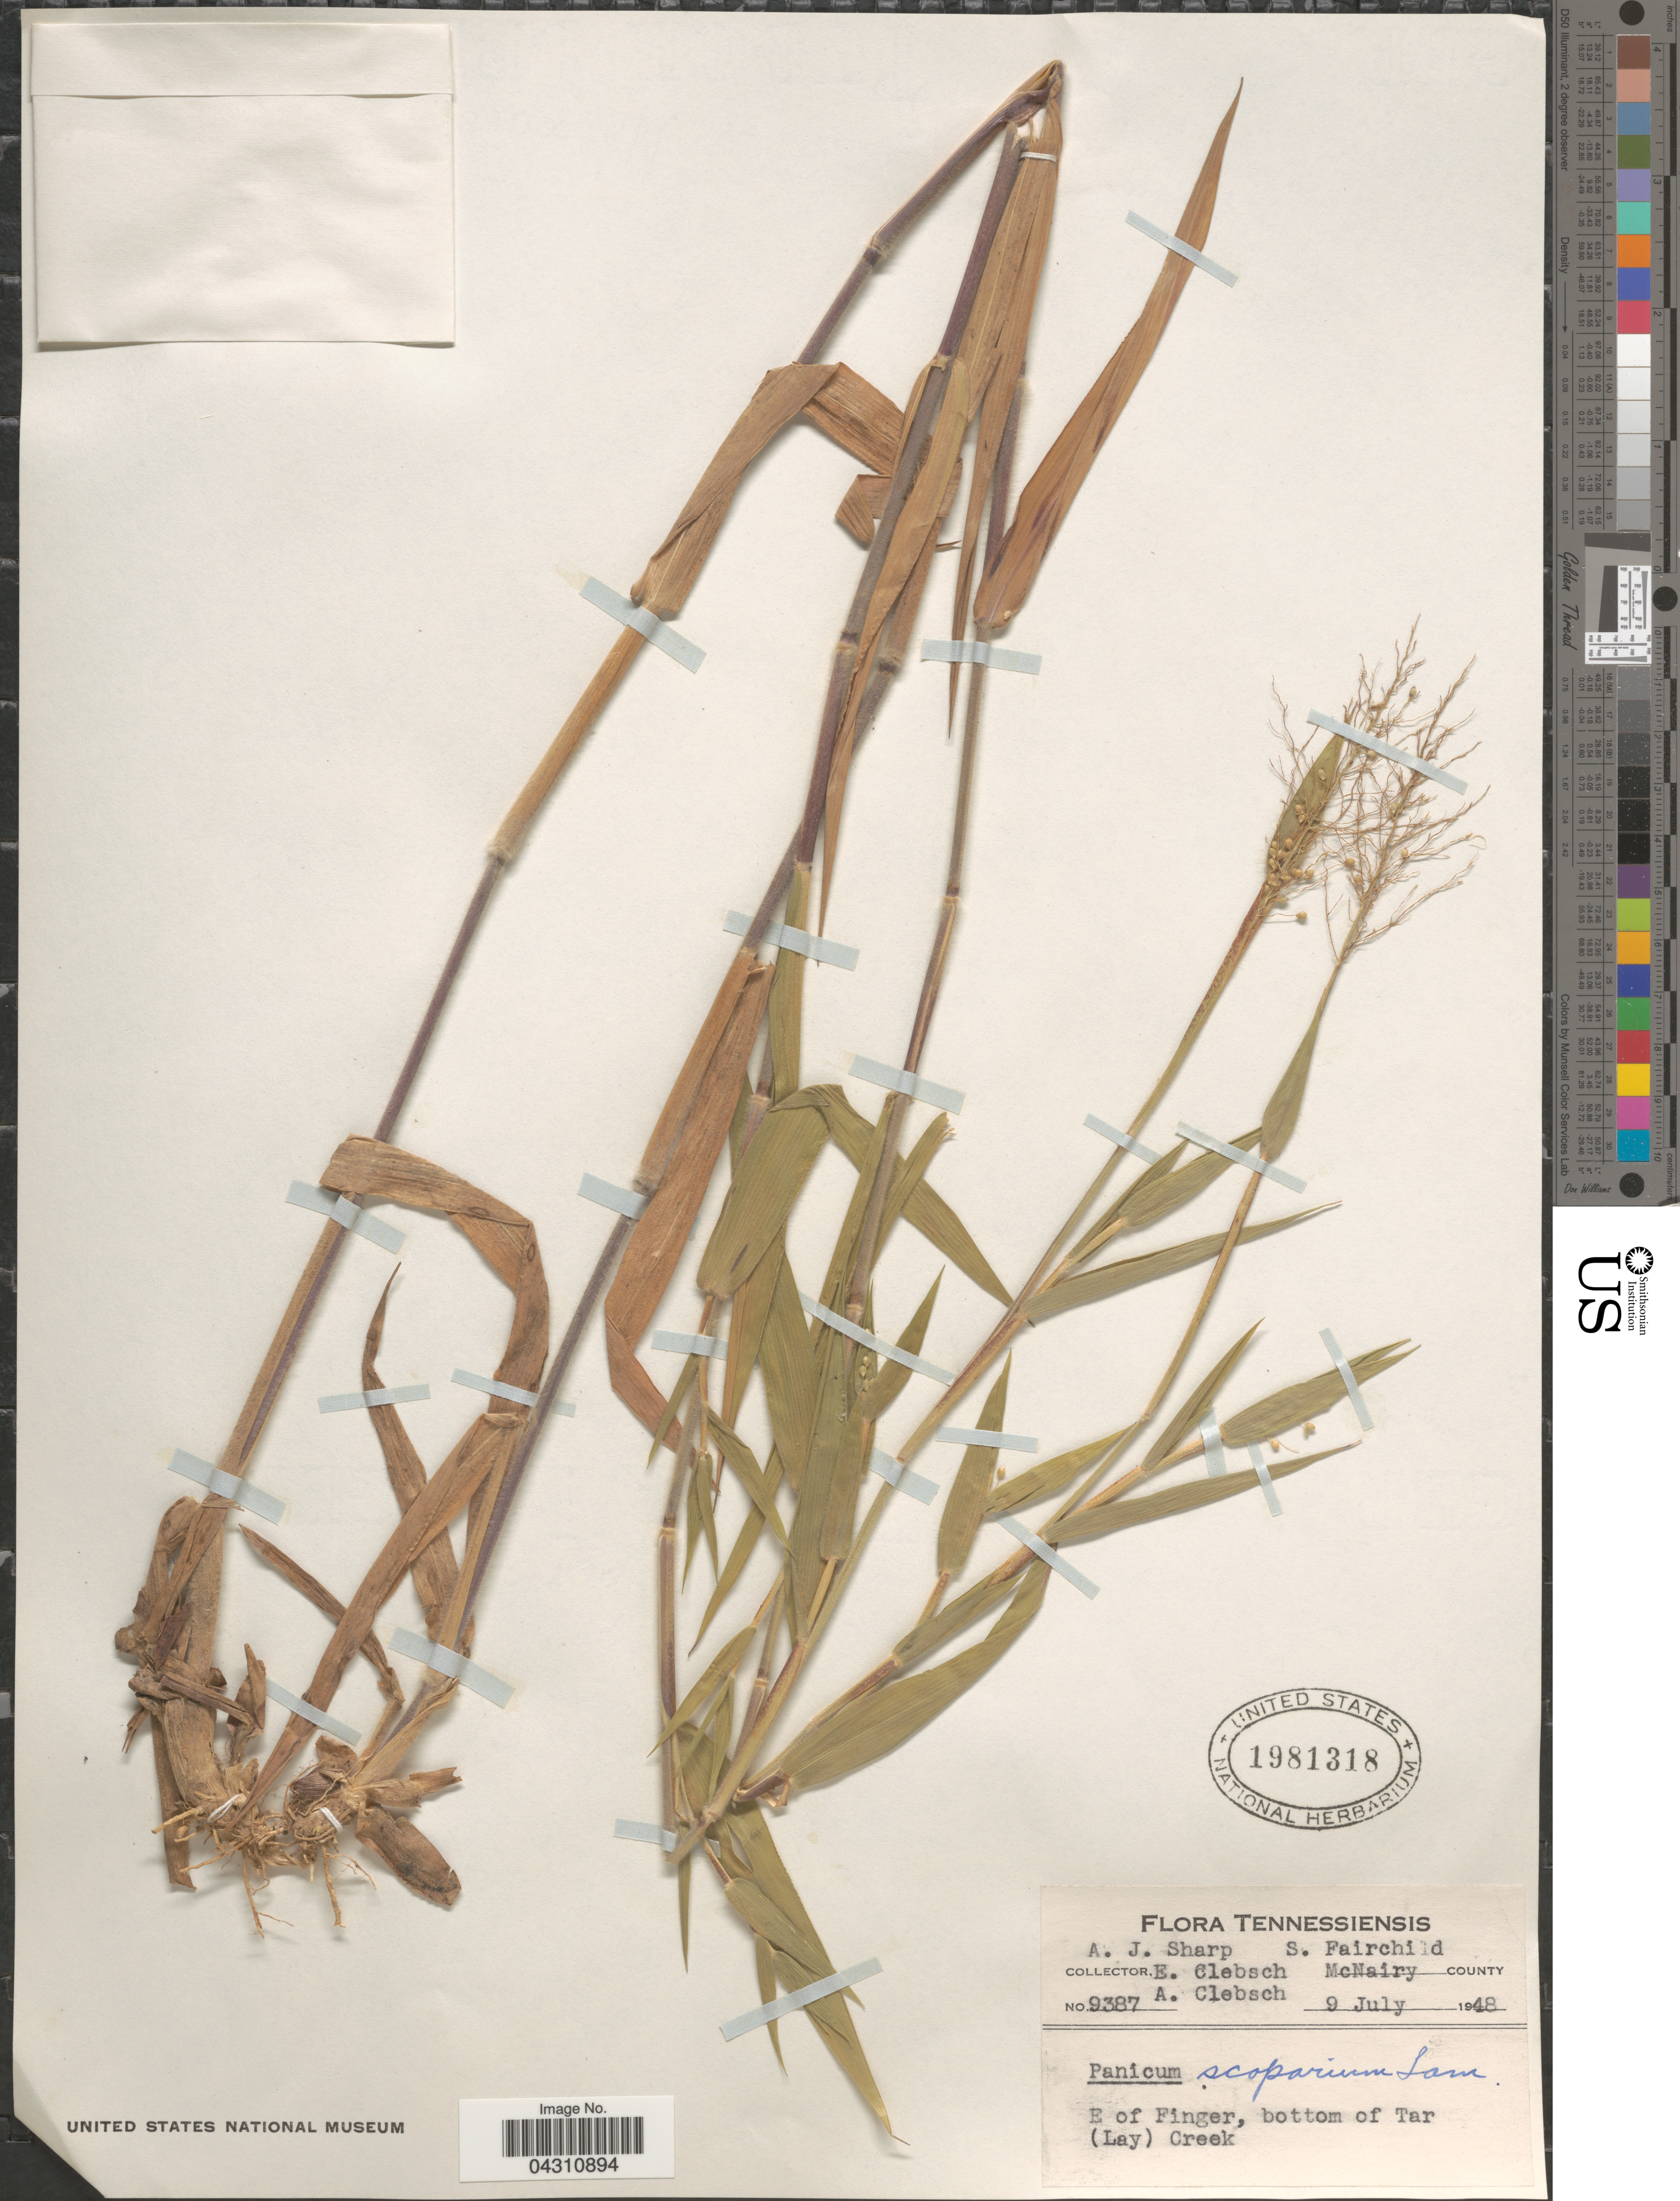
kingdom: Plantae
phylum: Tracheophyta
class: Liliopsida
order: Poales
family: Poaceae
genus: Dichanthelium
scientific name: Dichanthelium scoparium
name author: (Lam.) Gould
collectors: A. J. Sharp, S. Fairchild, E. Clebsch & A. Clebsch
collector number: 9387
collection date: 1948-07-09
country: United States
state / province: Tennessee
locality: Tennessiensis. McNairy County. E of Finger, bottom of Tar (Lay) Creek.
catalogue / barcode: US 1981318